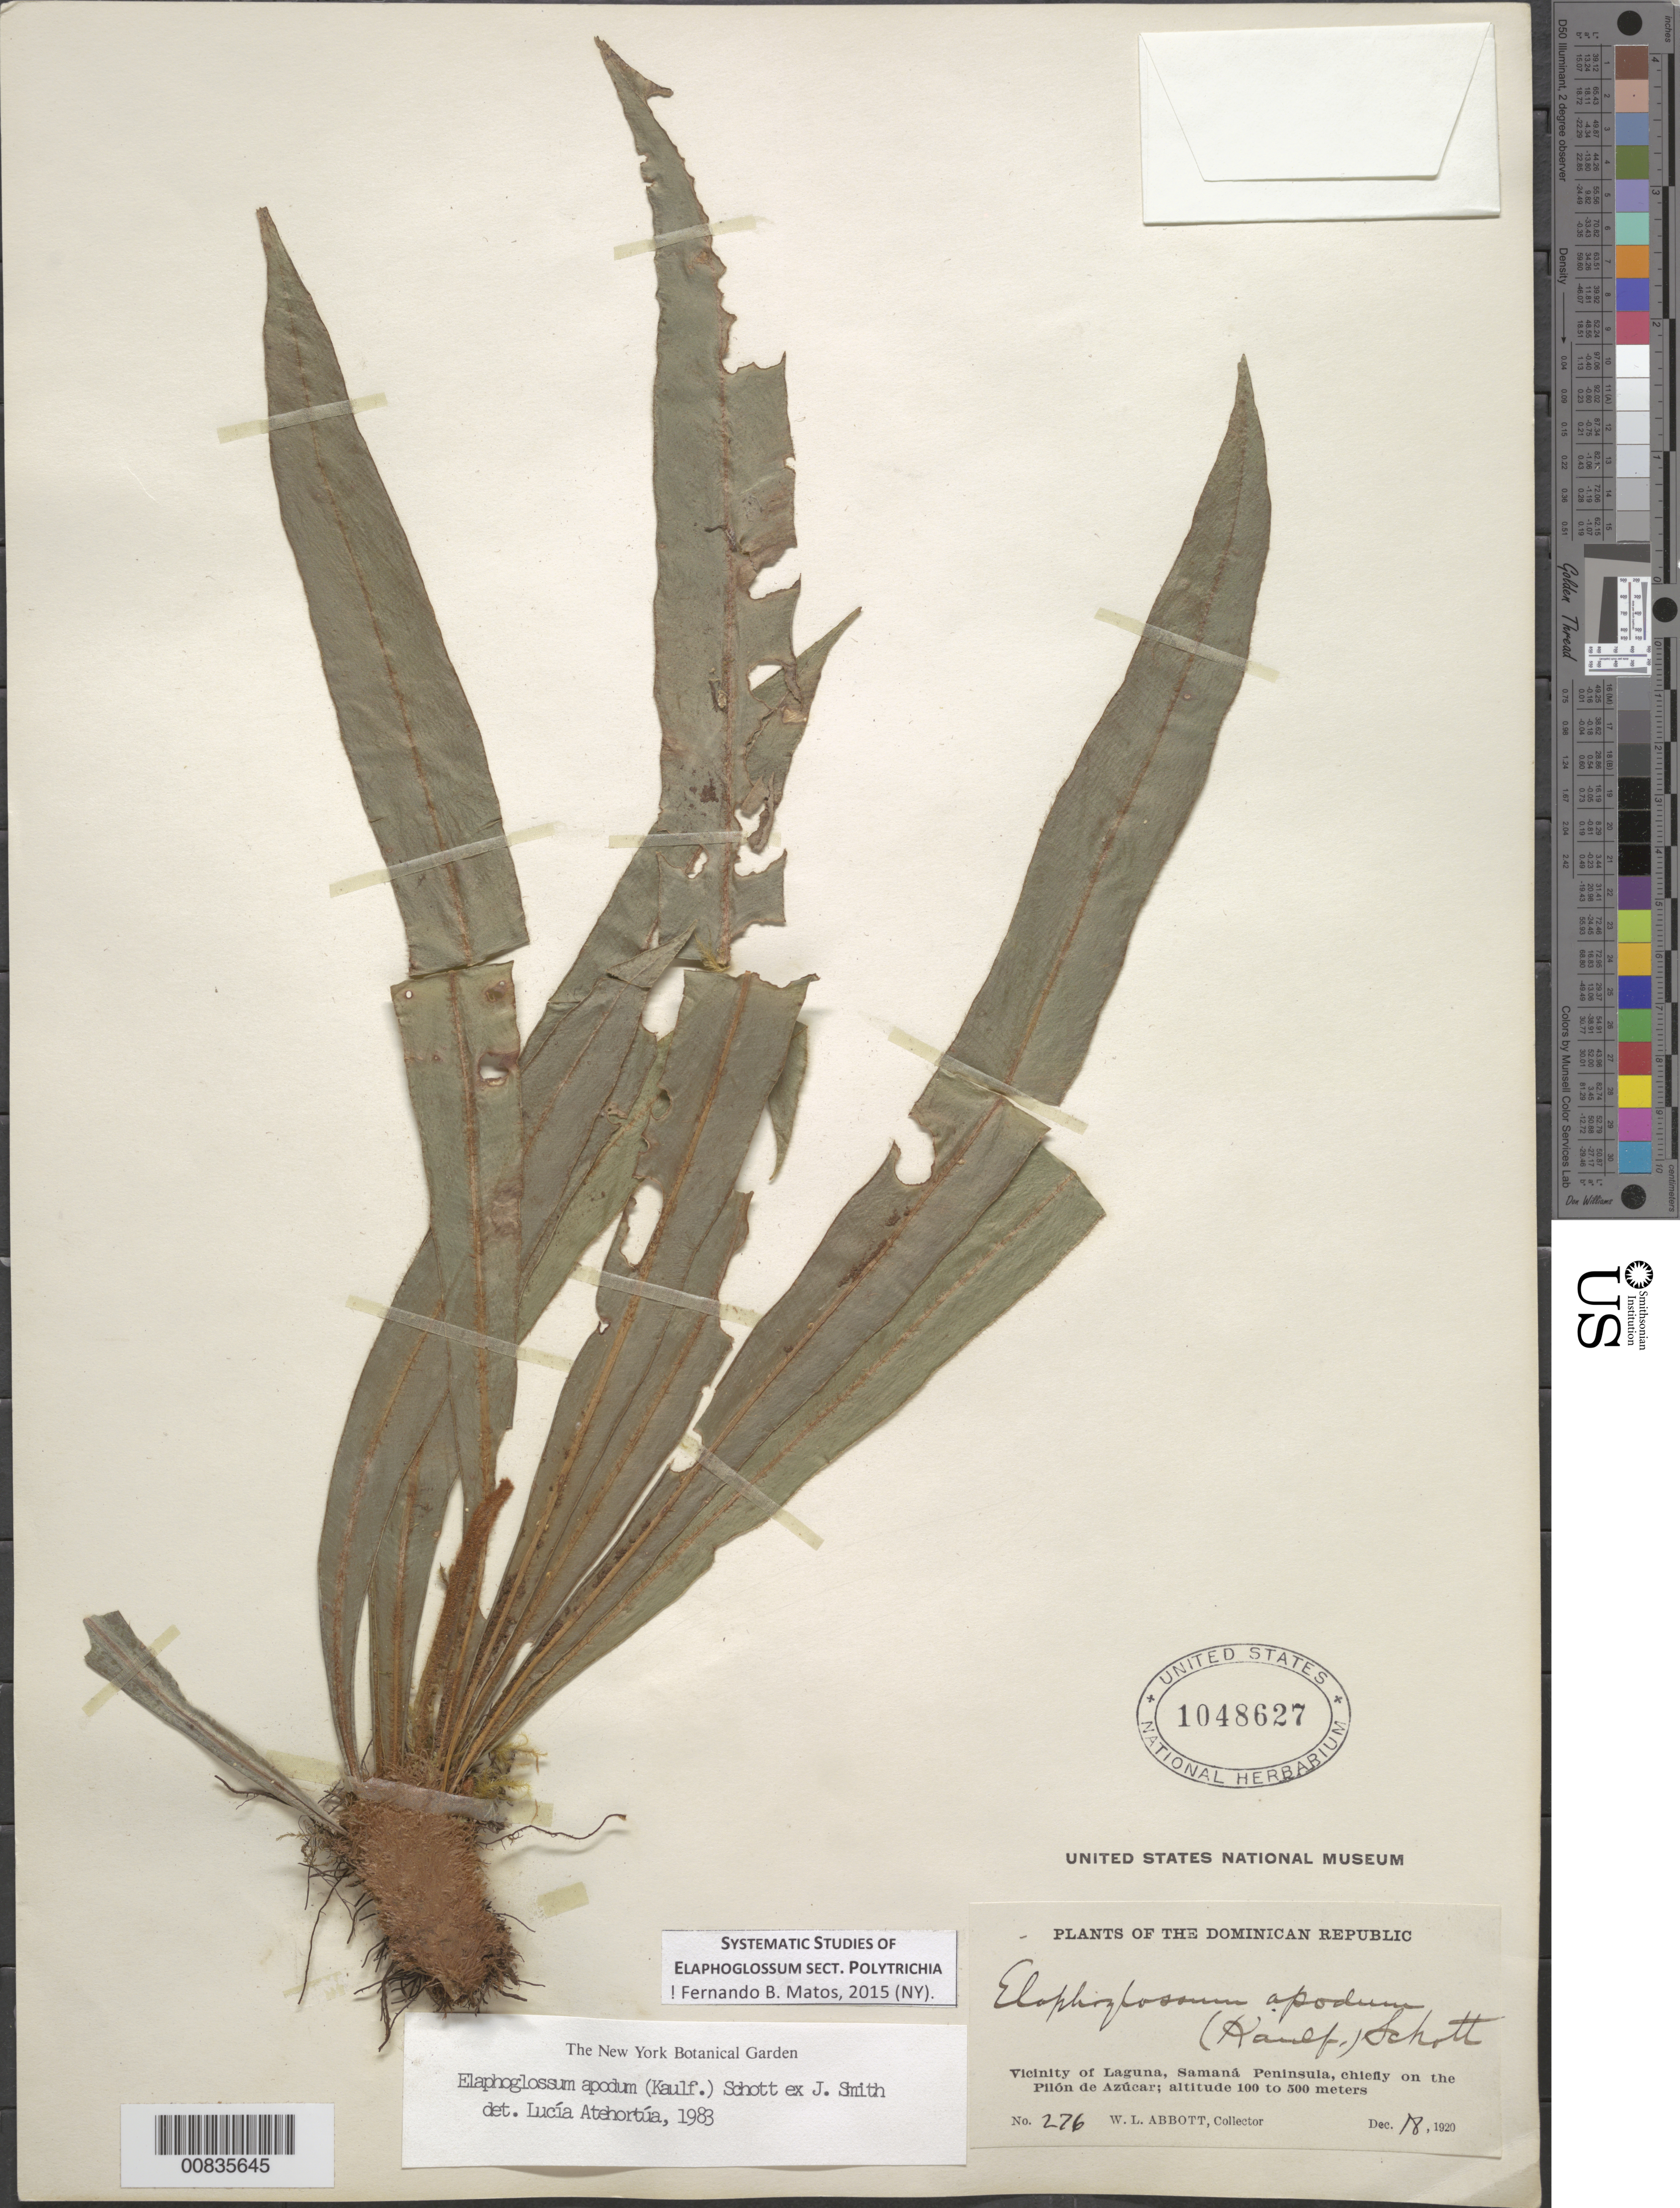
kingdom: Plantae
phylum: Tracheophyta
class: Polypodiopsida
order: Polypodiales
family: Dryopteridaceae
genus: Elaphoglossum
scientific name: Elaphoglossum apodum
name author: (Kaulf.) Schott ex J. Sm.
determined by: Atehortúa, L. G.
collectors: W. L. Abbott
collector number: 276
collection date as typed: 18 Dec 1920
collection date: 1920-12-18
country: Dominican Republic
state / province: Samana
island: Hispaniola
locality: Laguna vicinity, Samaná Peninsula, chiefly on the Pilón de Azúcar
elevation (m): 100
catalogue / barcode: US 1048627